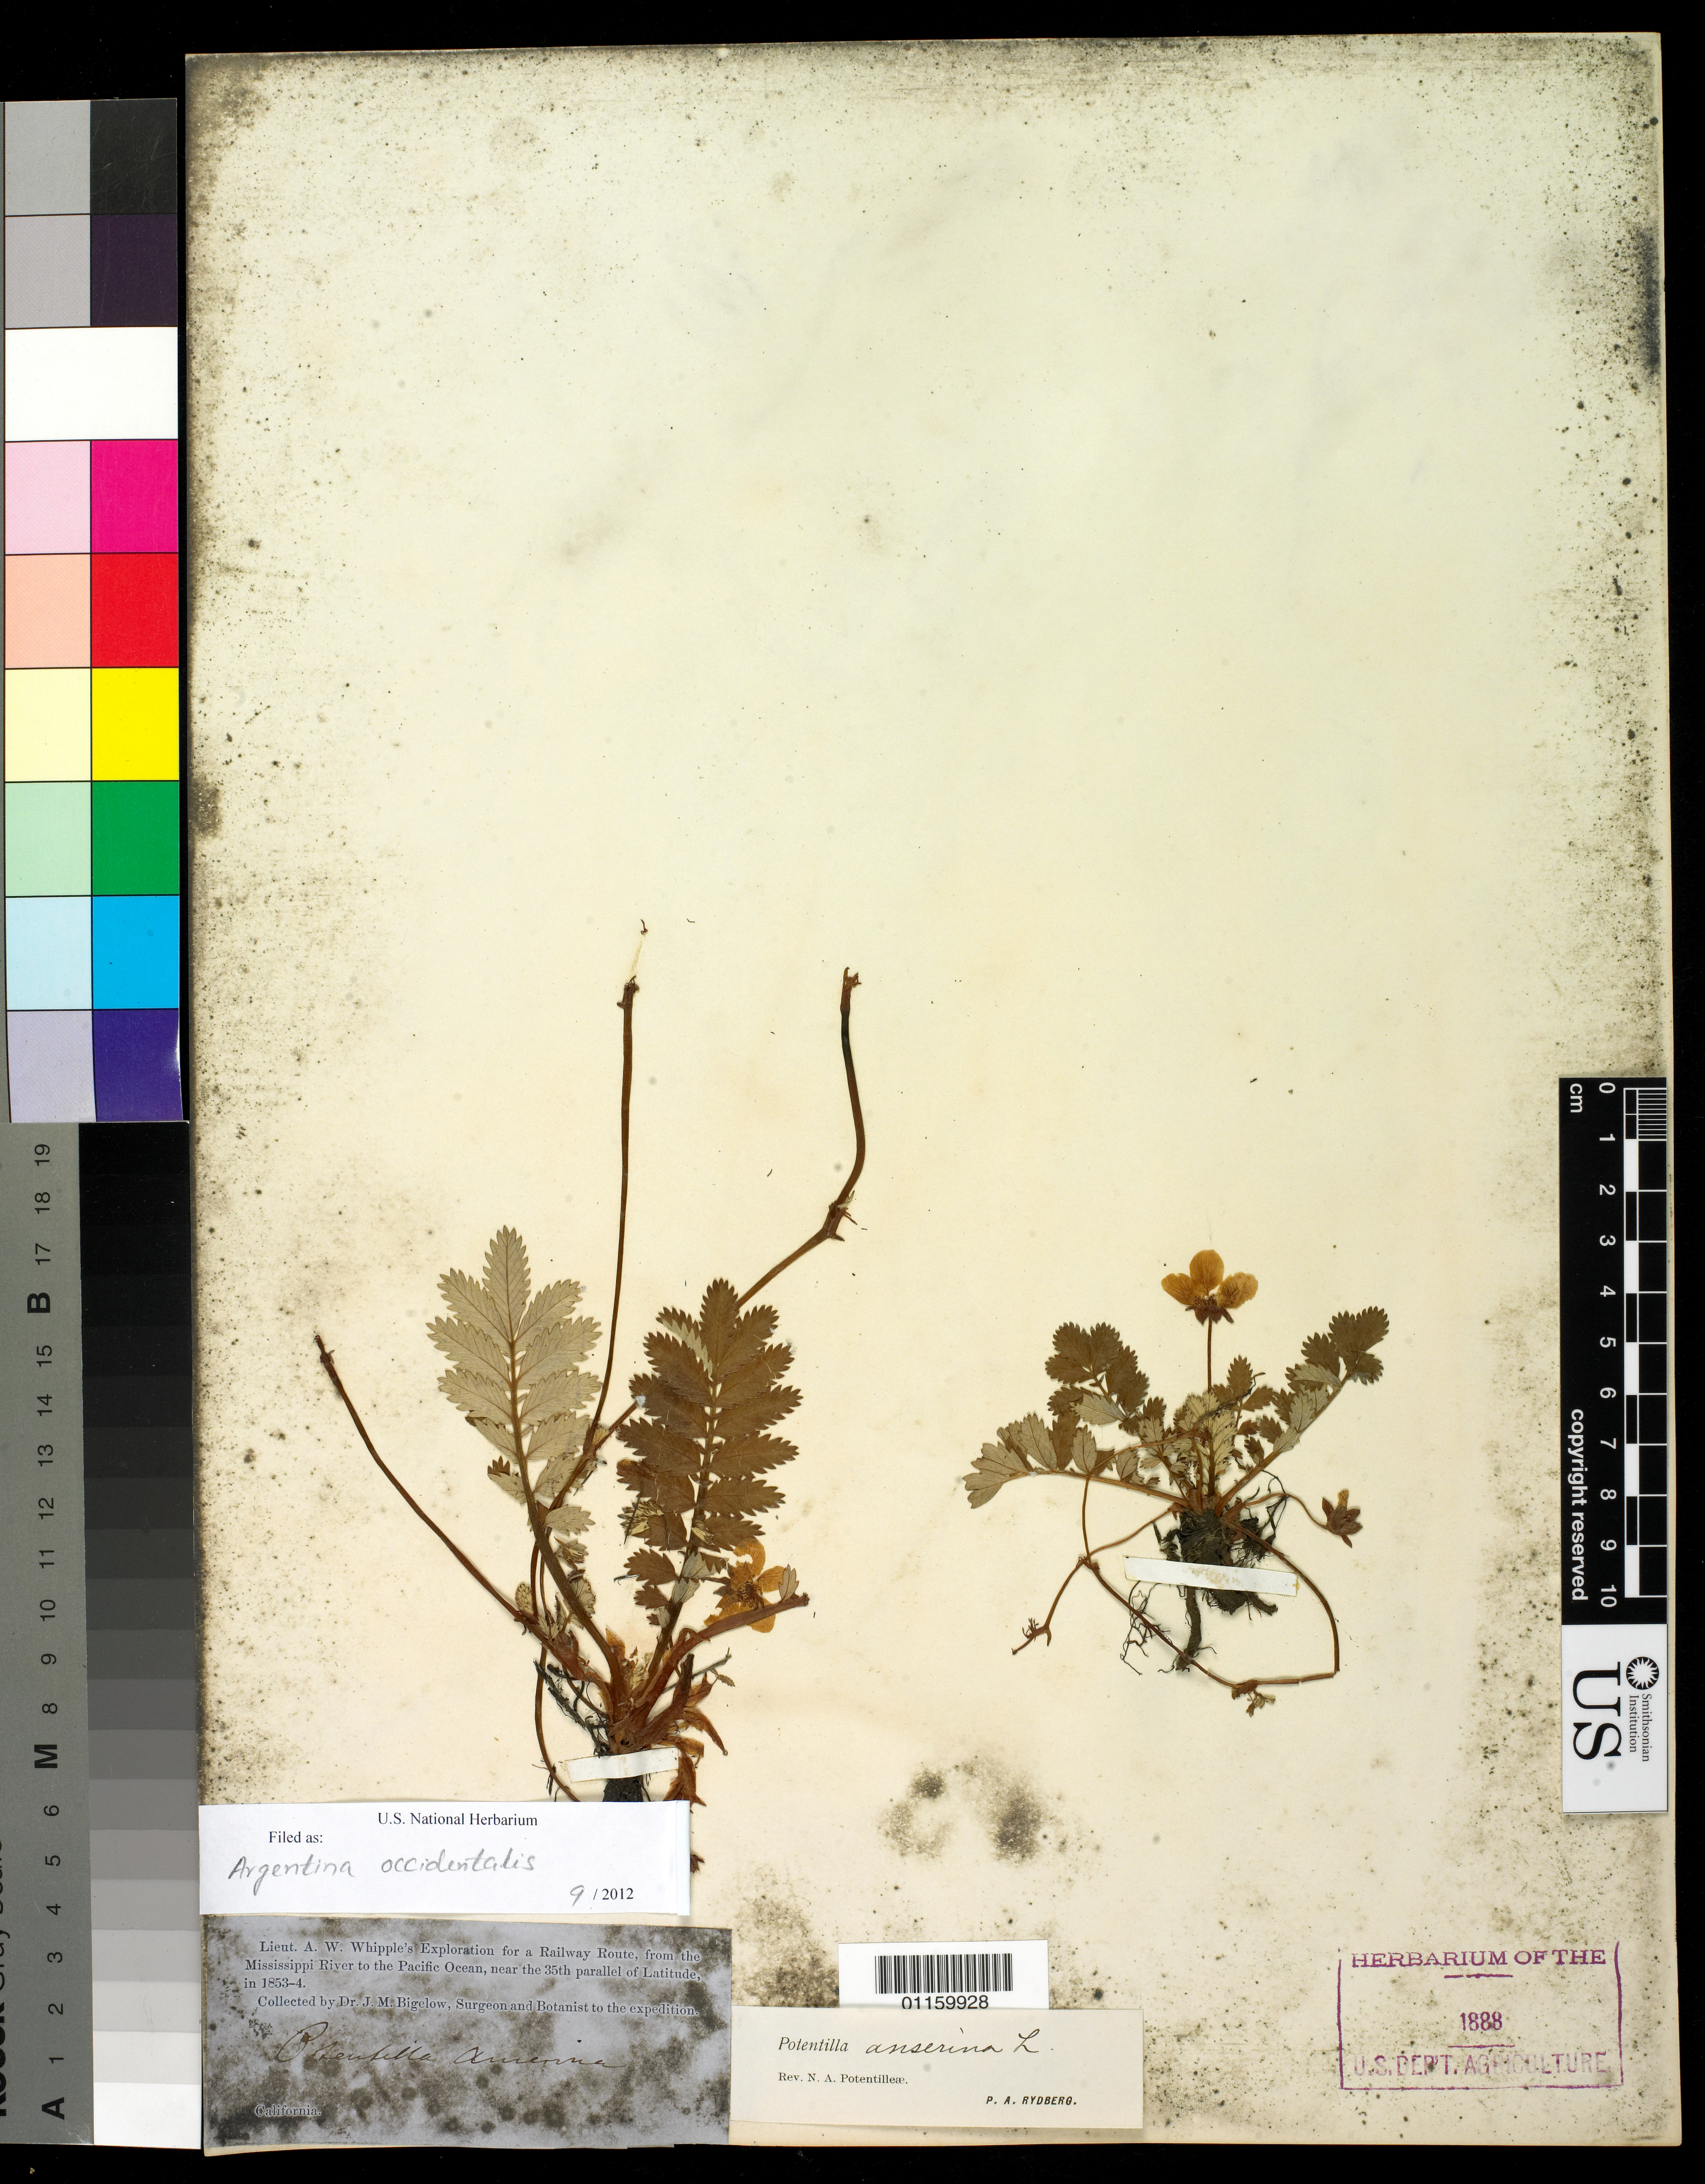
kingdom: Plantae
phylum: Tracheophyta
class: Magnoliopsida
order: Rosales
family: Rosaceae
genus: Argentina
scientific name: Argentina pacifica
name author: (Howell) Rydb.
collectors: J. M. Bigelow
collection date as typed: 1853 to -- --- 1854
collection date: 1853/1854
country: United States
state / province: California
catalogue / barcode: US 1